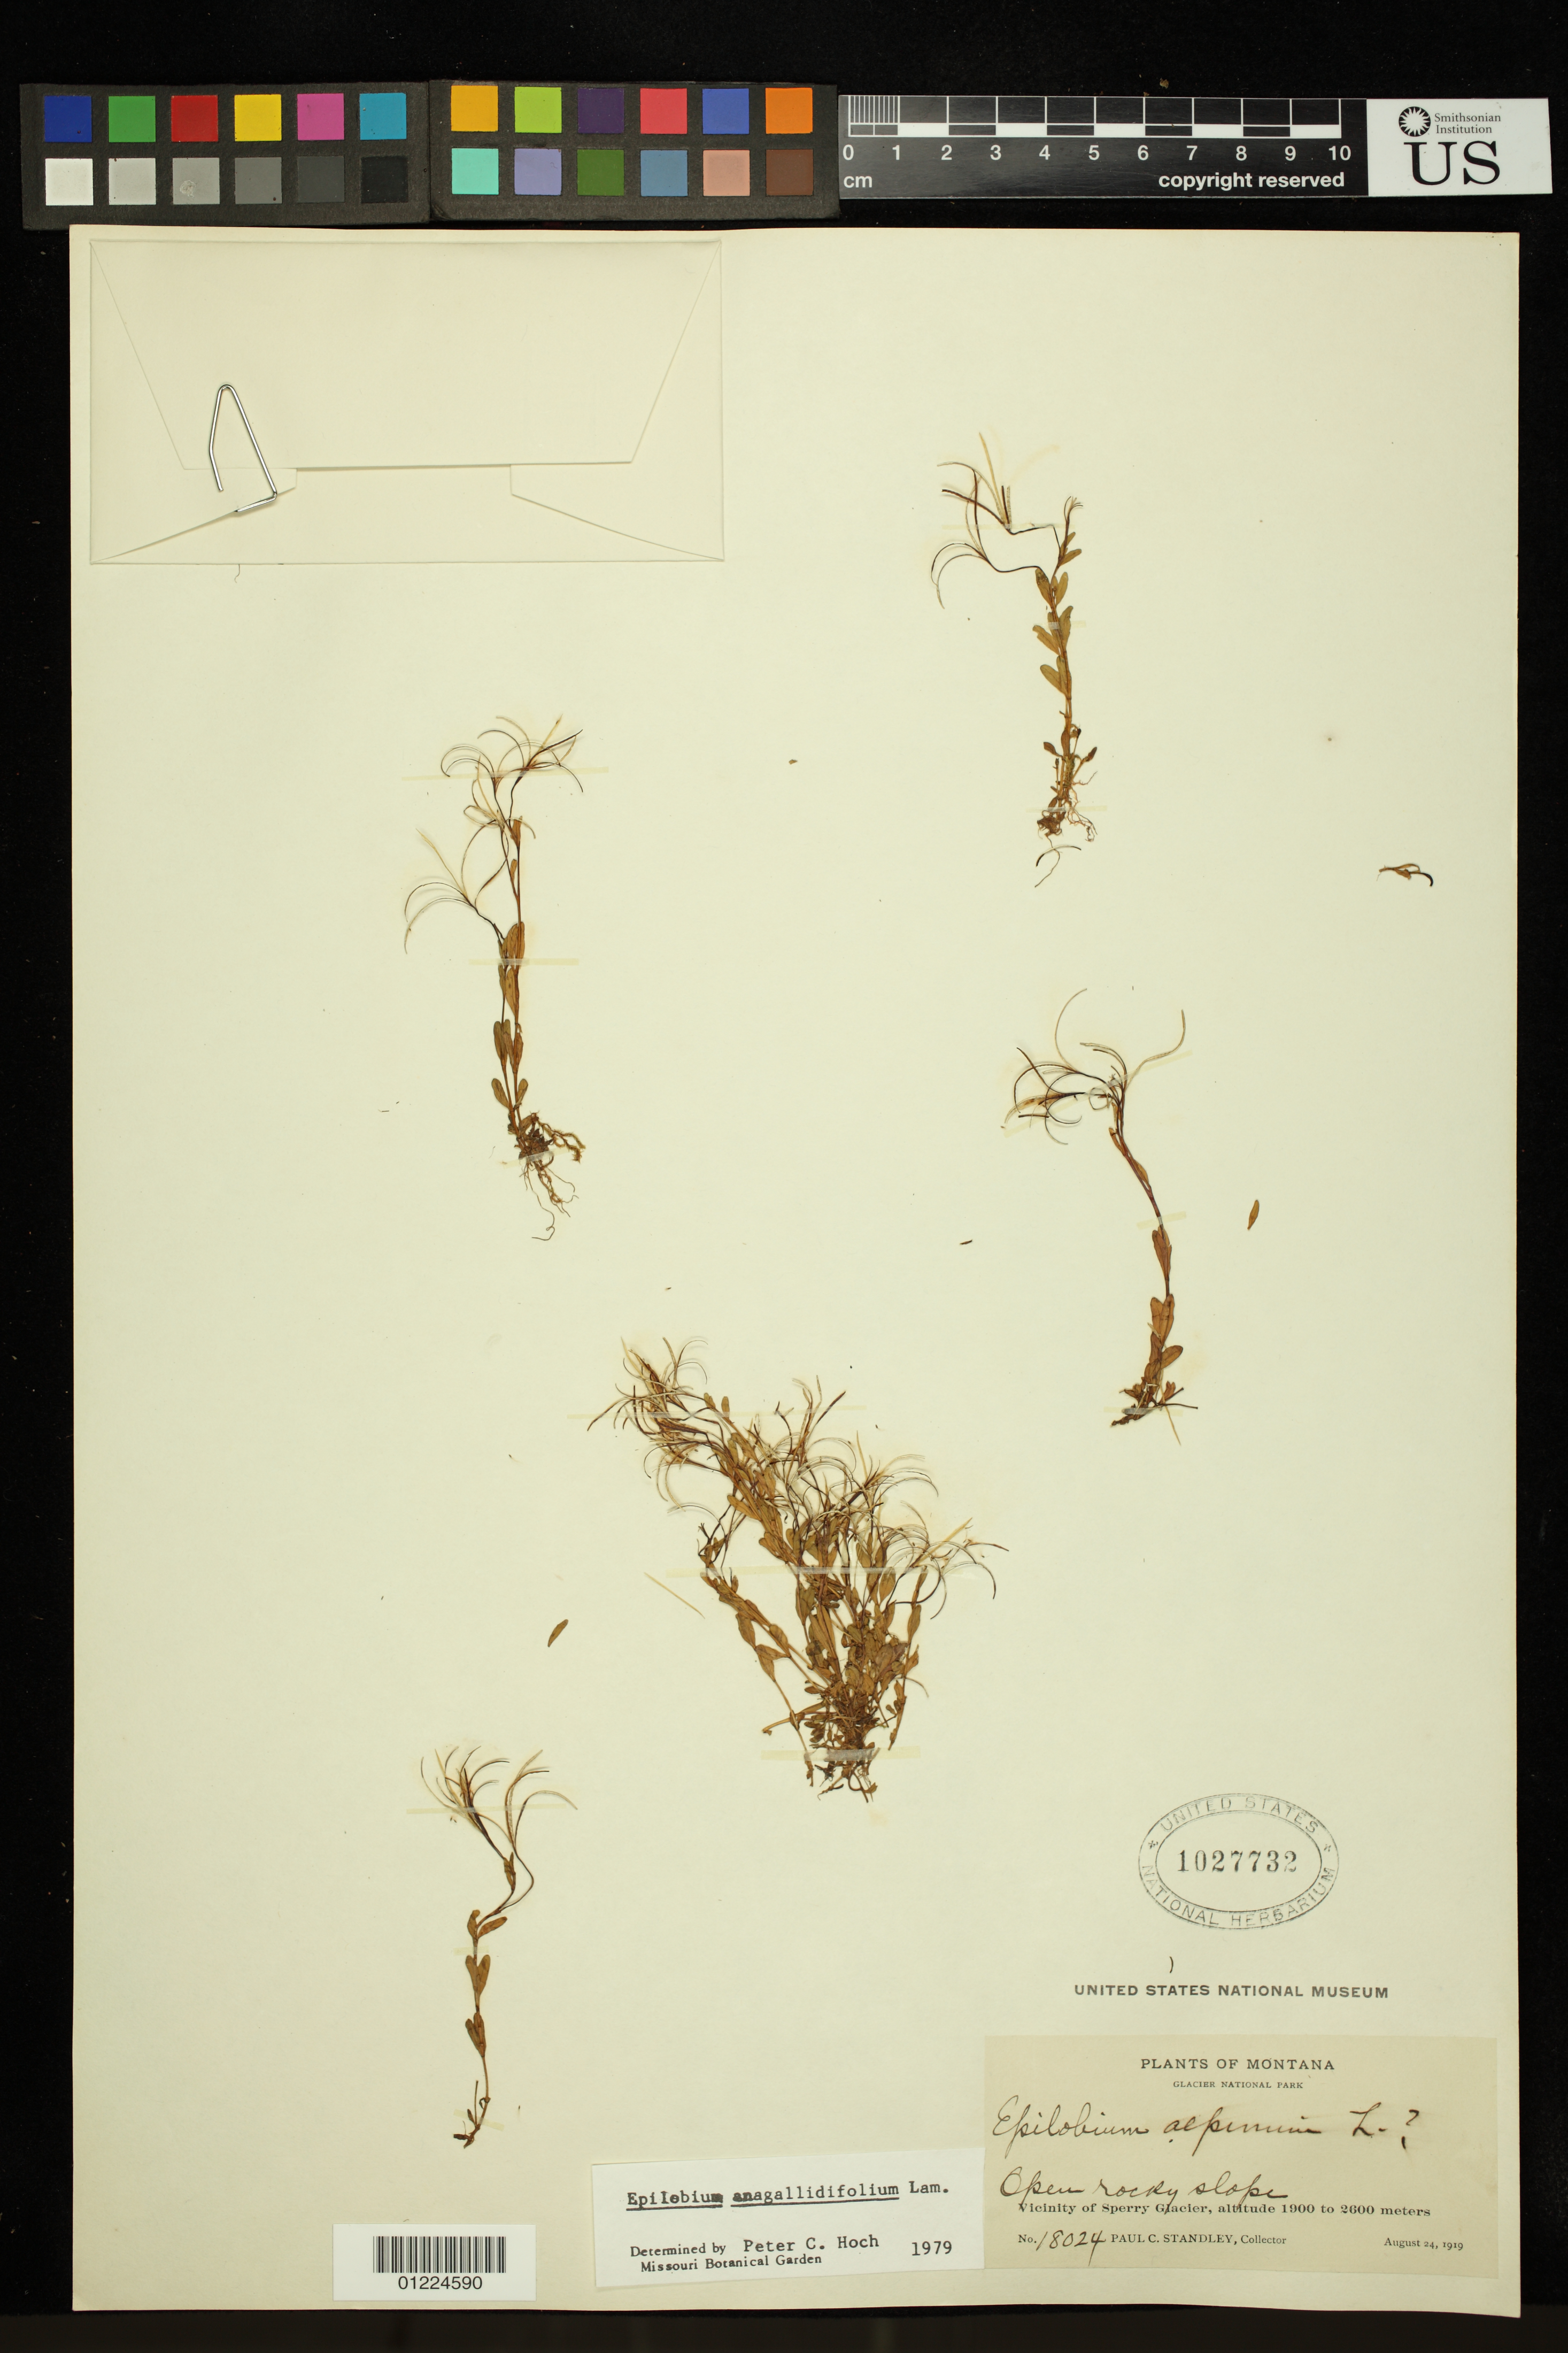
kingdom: Plantae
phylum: Tracheophyta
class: Magnoliopsida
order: Myrtales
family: Onagraceae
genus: Epilobium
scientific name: Epilobium anagallidifolium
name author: Lam.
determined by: Hoch, P. C.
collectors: P. C. Standley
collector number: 18024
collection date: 1919-08-24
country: United States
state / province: Montana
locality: Vicinity of Sperry Glacier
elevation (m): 1900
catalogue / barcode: US 1027732